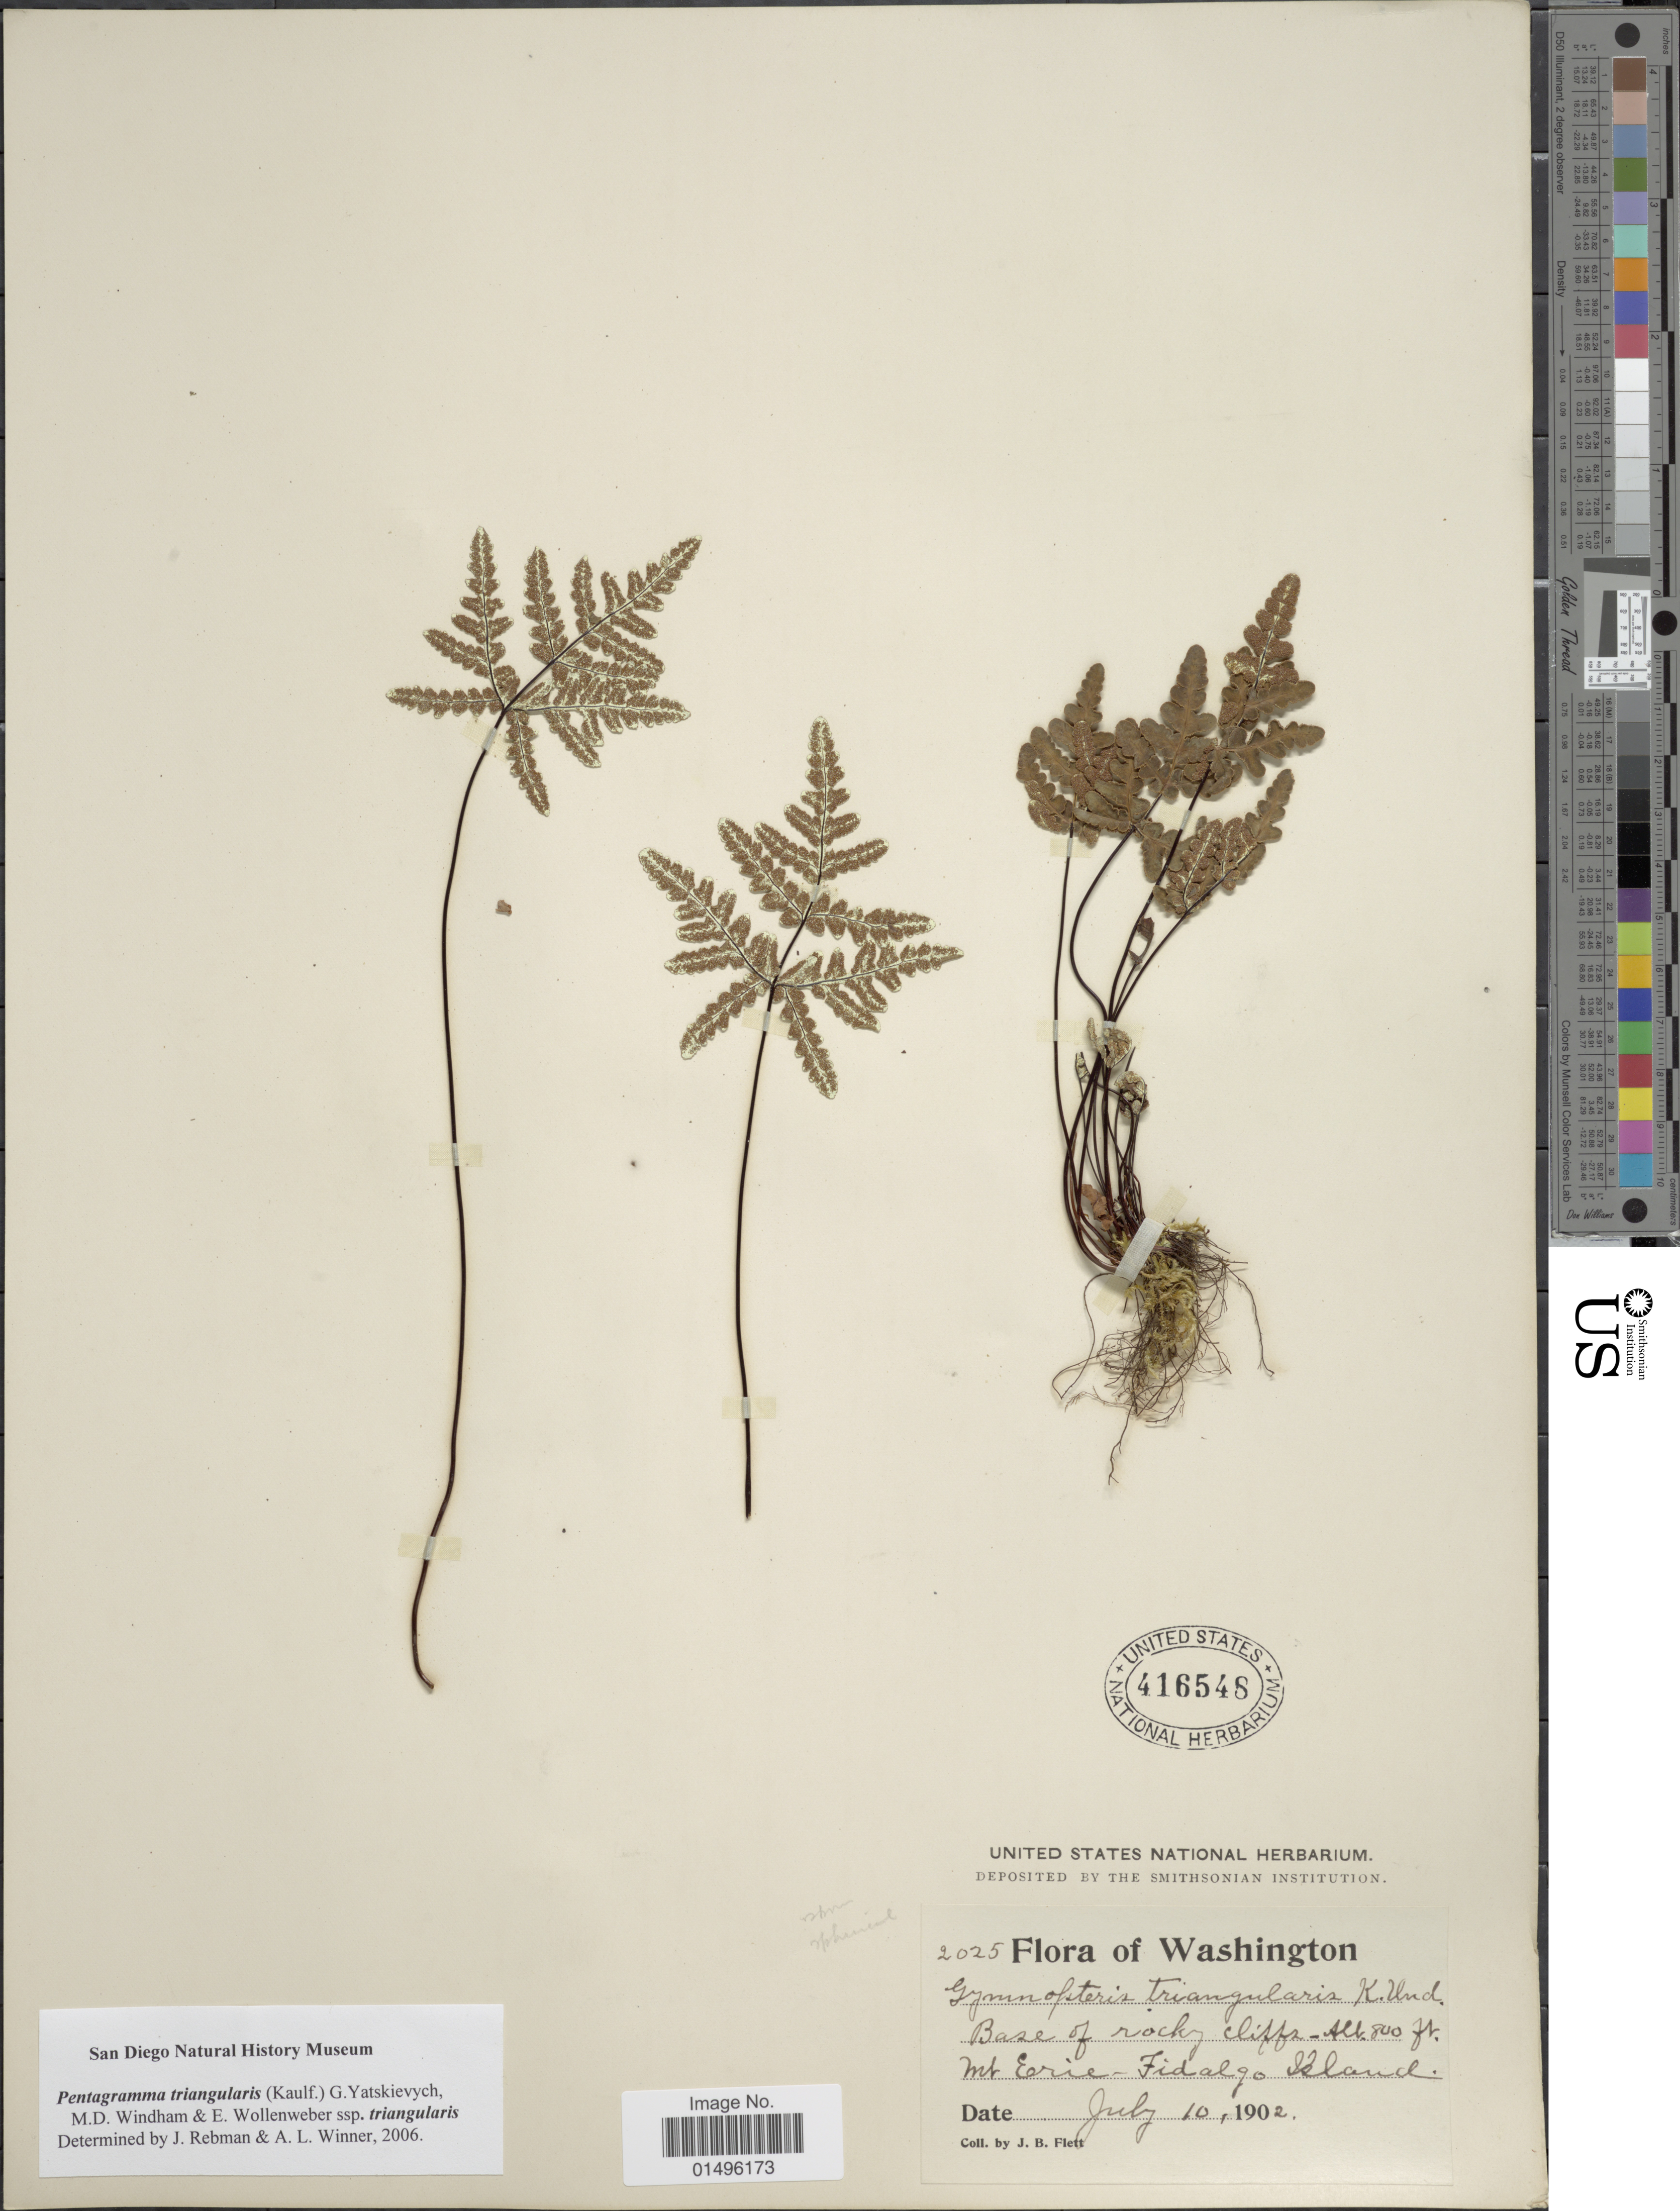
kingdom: Plantae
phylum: Tracheophyta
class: Polypodiopsida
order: Polypodiales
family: Pteridaceae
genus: Pentagramma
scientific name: Pentagramma triangularis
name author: (Kaulf.) Yatsk. et al.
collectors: J. Flett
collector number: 2025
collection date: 1902-07-10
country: United States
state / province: Washington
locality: Washington, base of rocky cliffs, Mt Erie-Fidalgo Island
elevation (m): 244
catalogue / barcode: US 416548